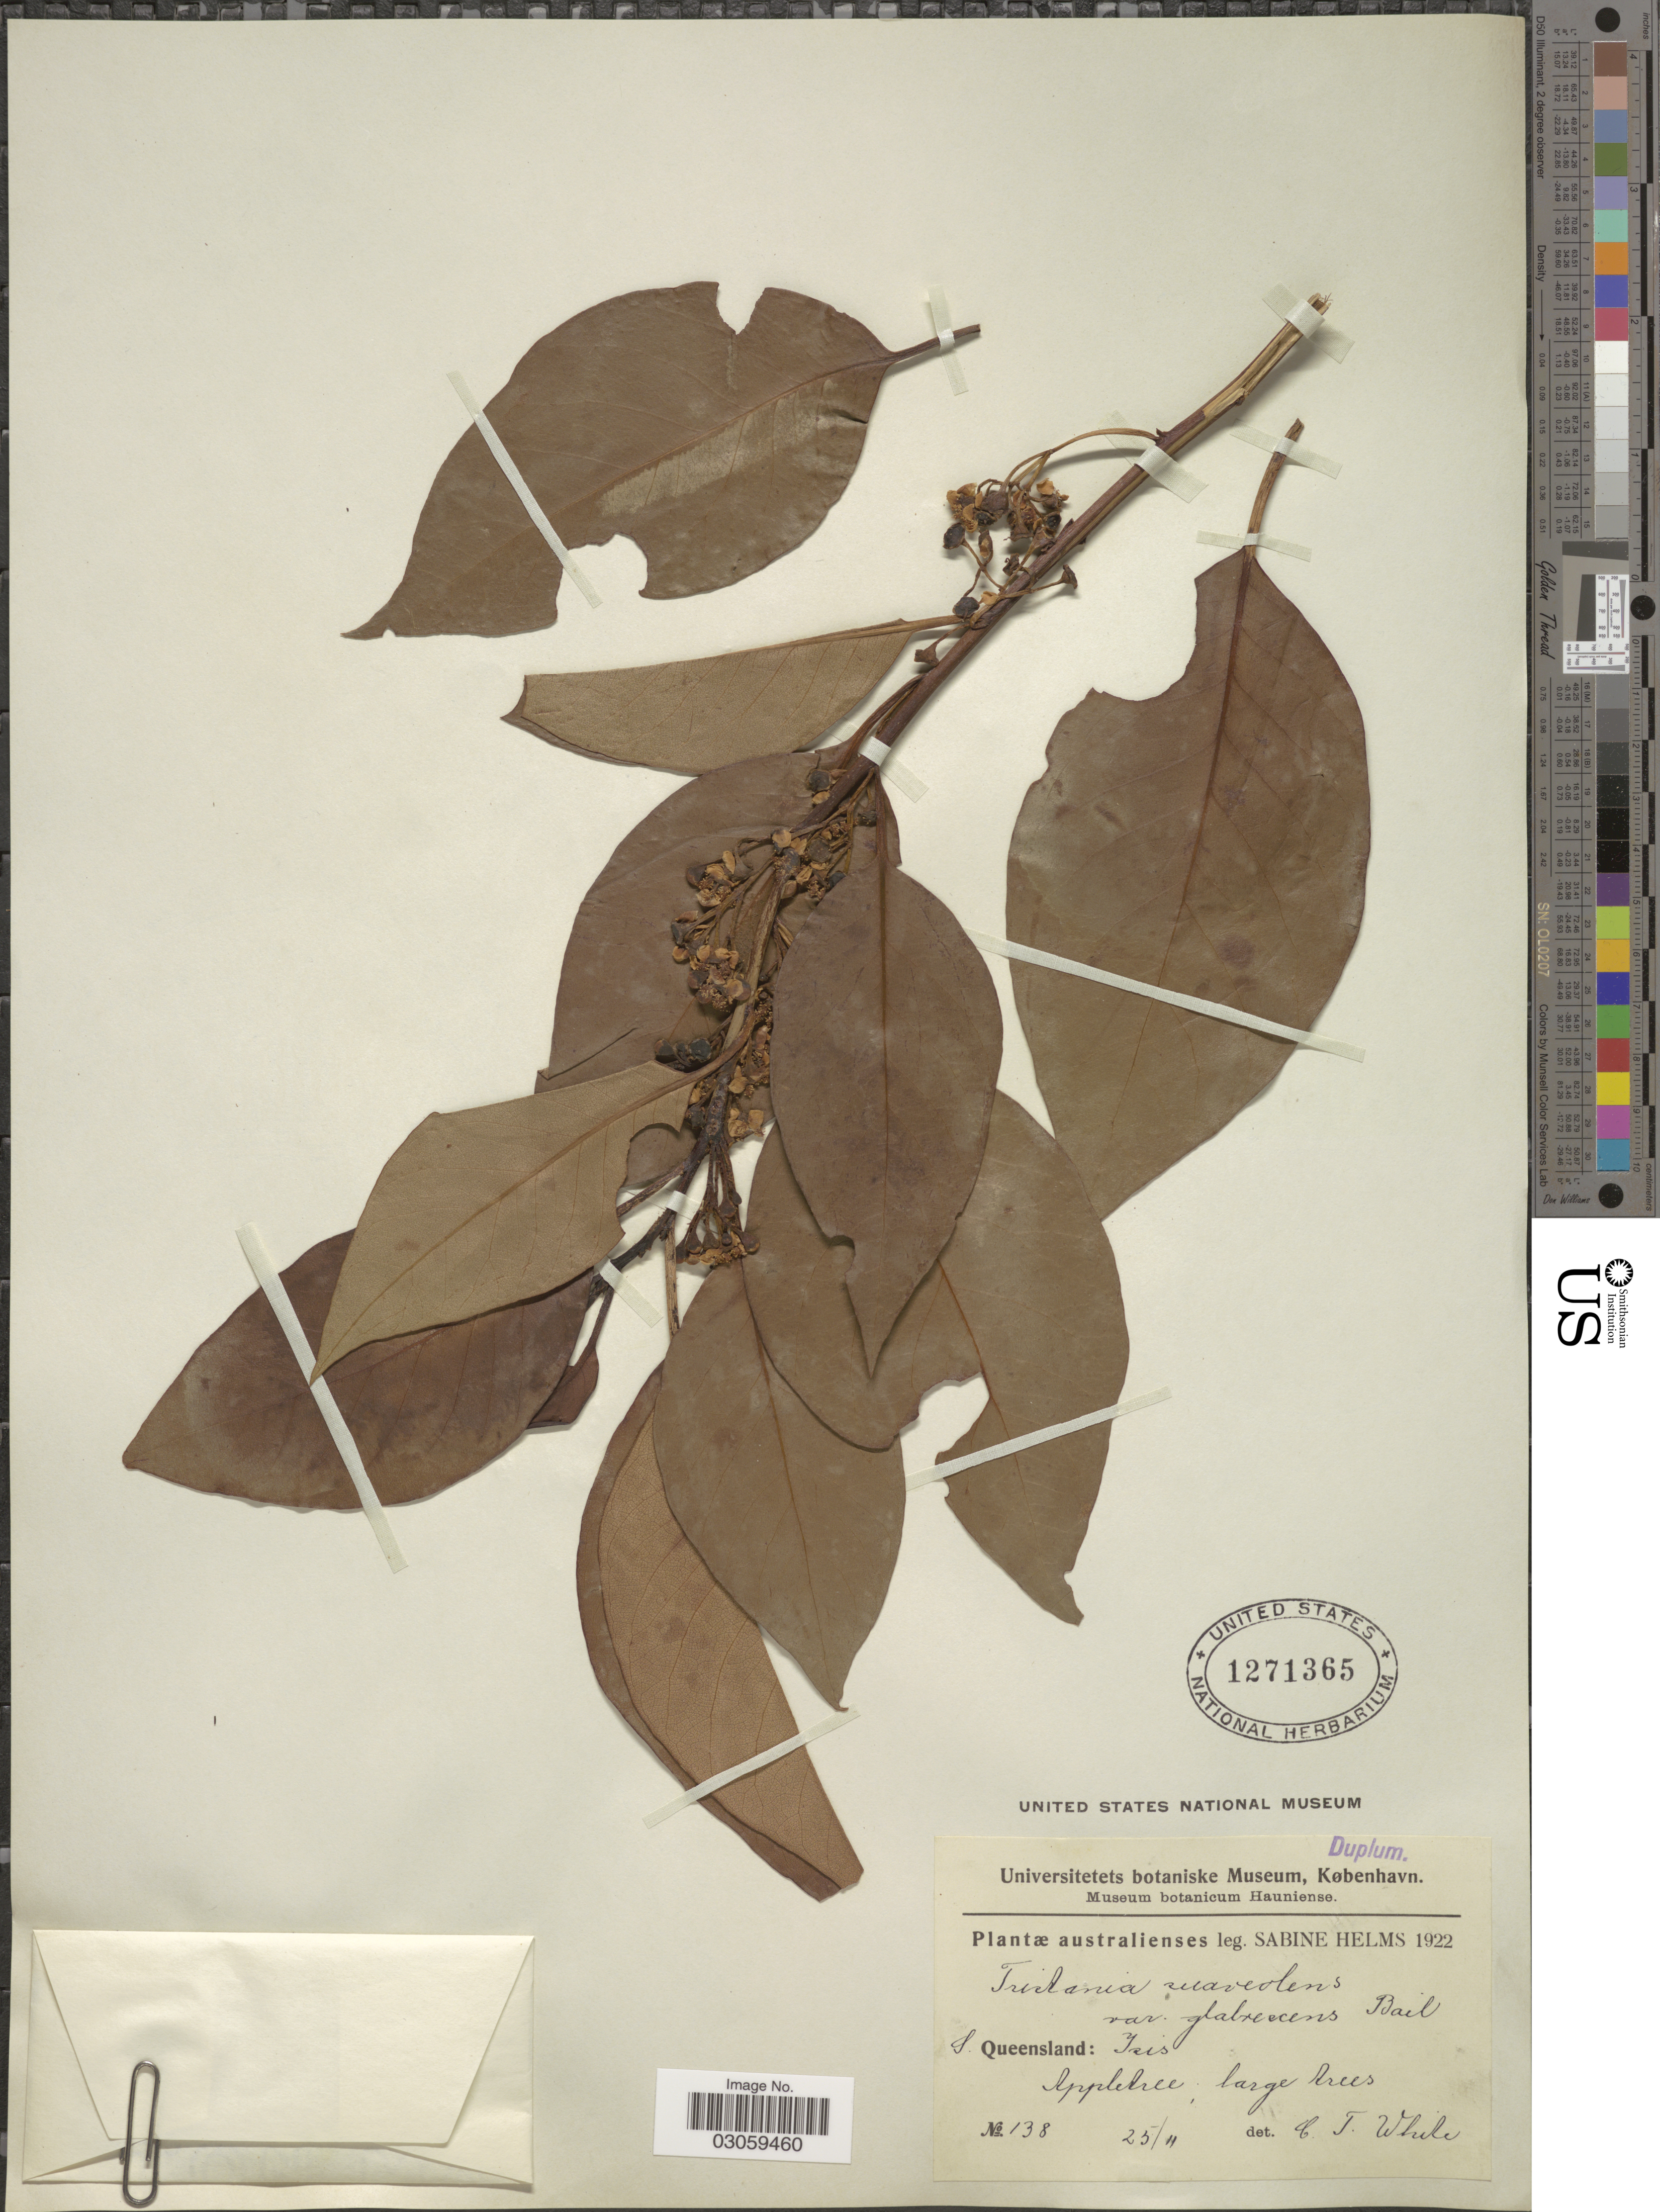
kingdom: Plantae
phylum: Tracheophyta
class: Magnoliopsida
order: Myrtales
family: Myrtaceae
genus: Lophostemon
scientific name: Lophostemon suaveolens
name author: (Sol. ex Gaertn.) P.G. Wilson & J. T. Waterh.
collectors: S. Helms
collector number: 138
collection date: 1922-11-25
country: Australia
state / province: Queensland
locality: S. Queensland: Isis.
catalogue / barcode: US 1271365